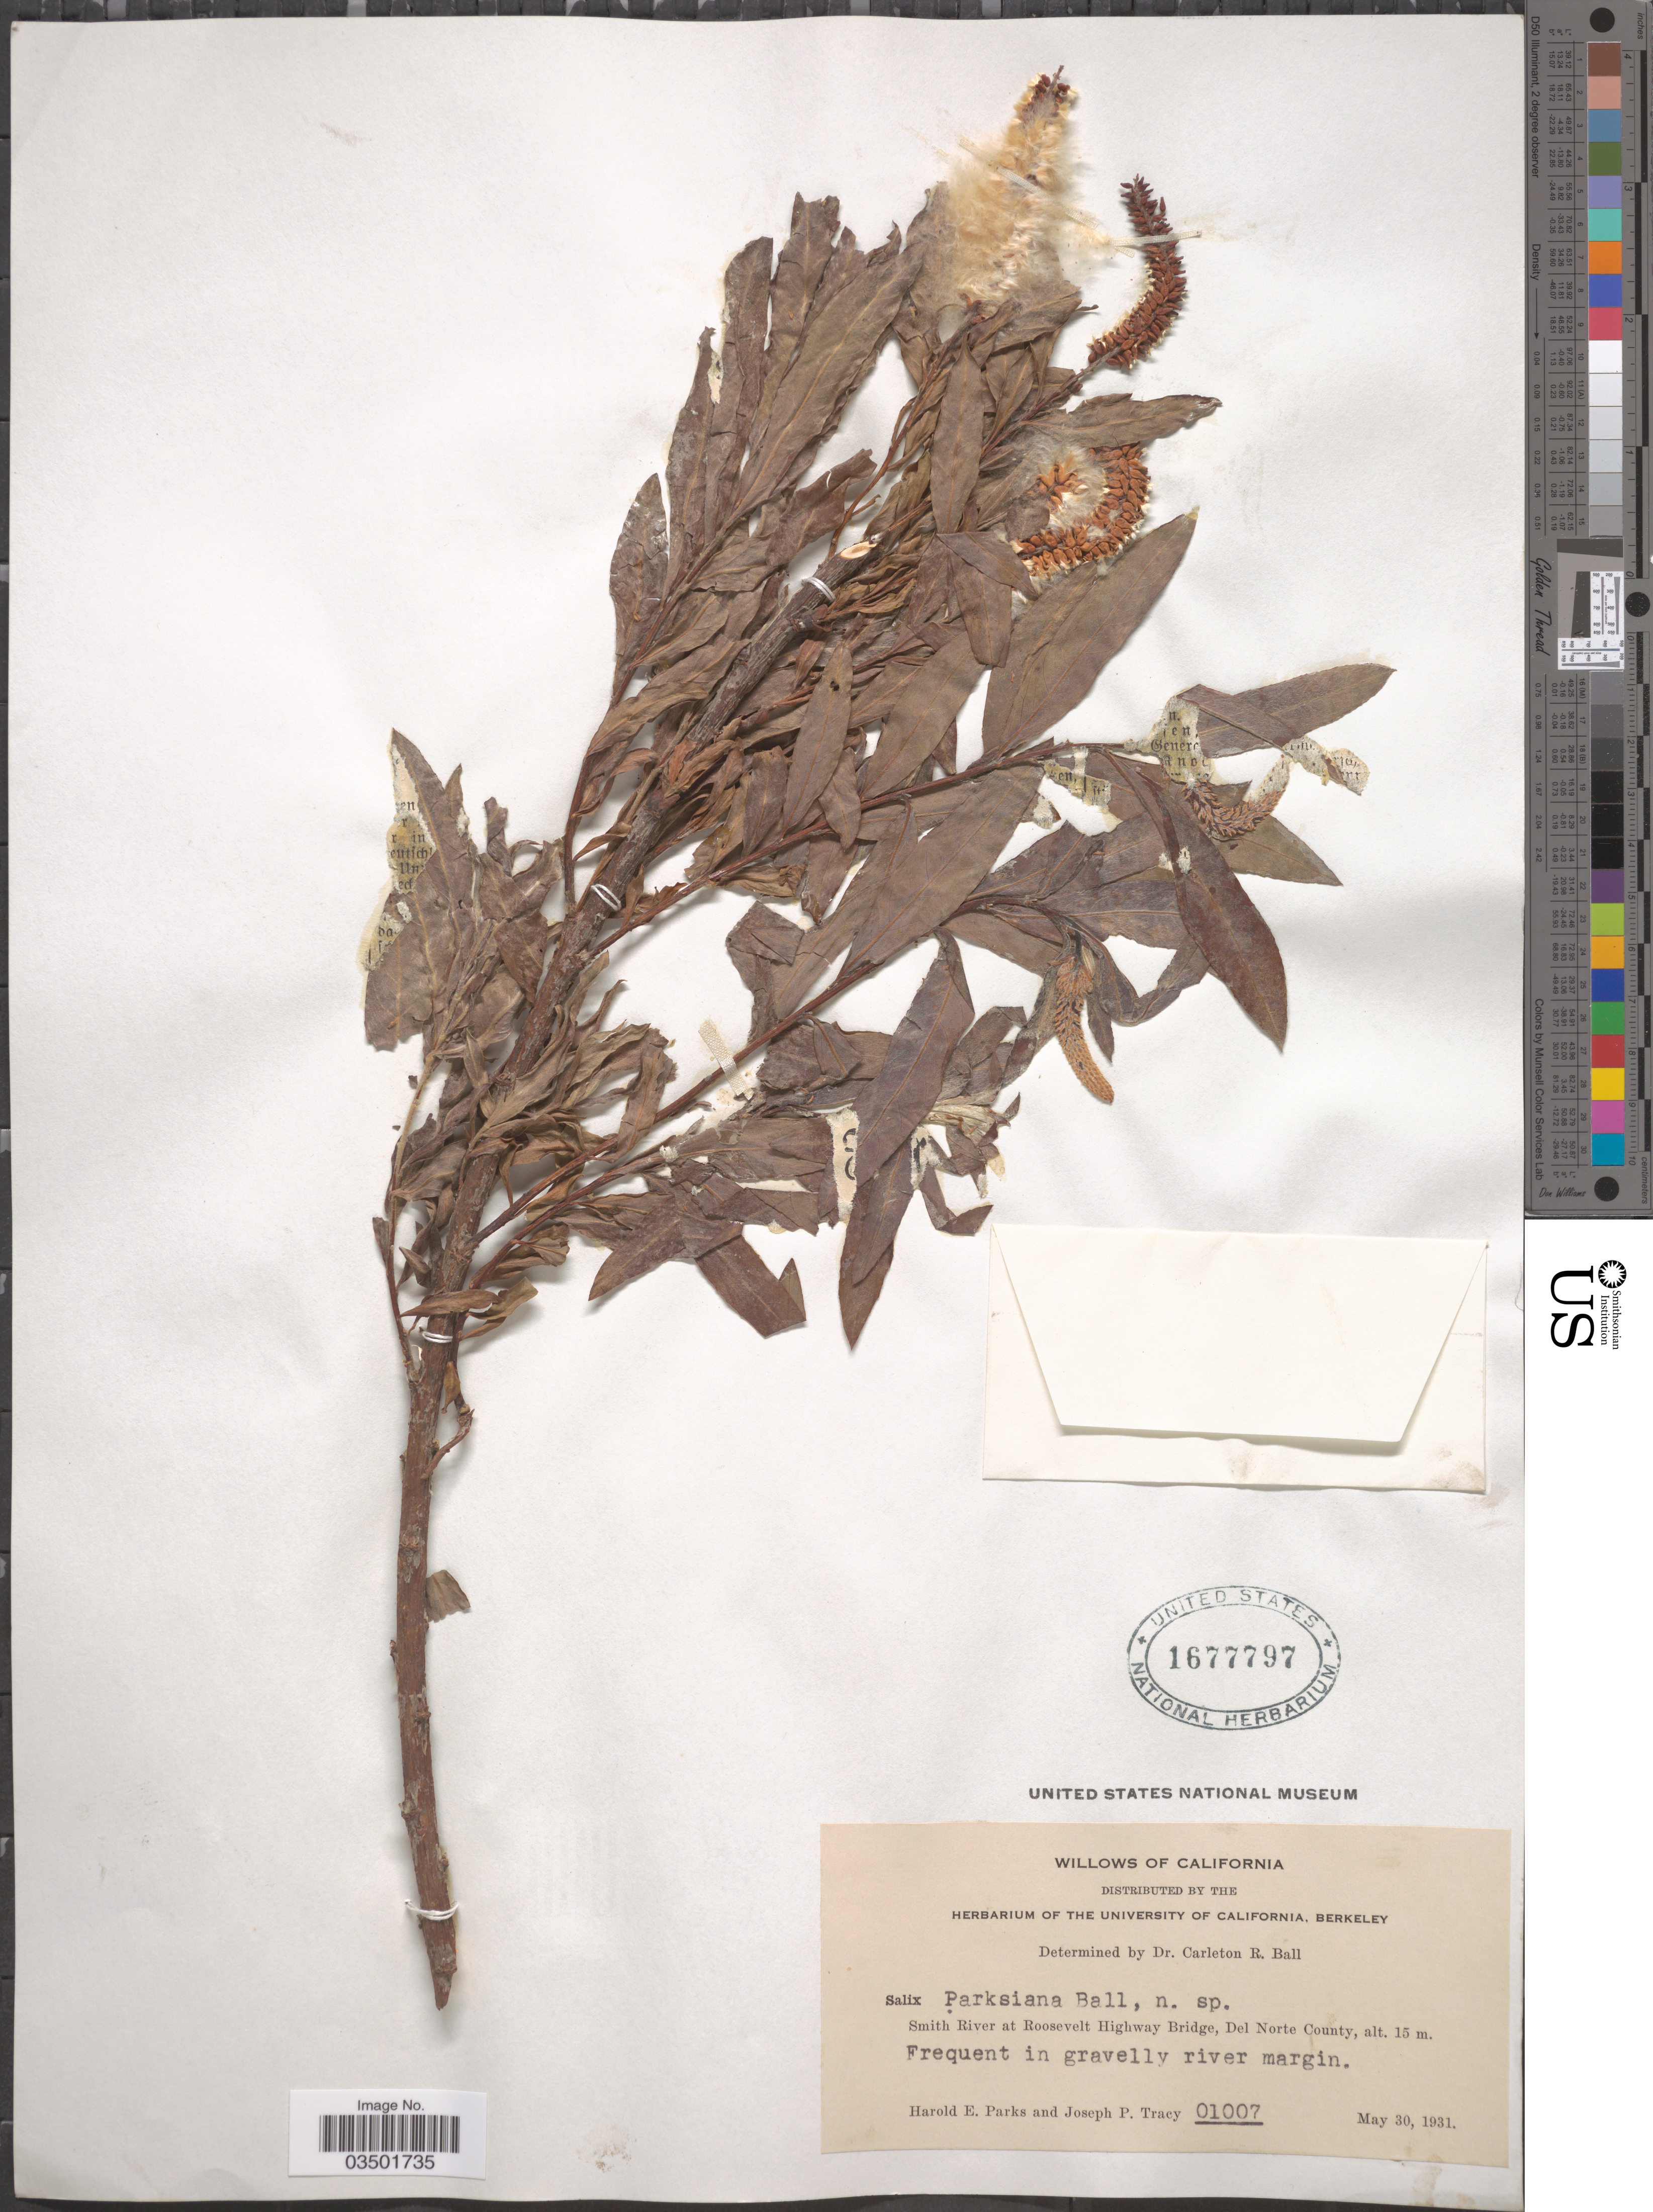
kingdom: Plantae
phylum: Tracheophyta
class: Magnoliopsida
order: Malpighiales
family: Salicaceae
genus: Salix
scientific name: Salix parksiana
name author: C.R. Ball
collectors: H. E. Parks & J. Tracy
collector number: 01007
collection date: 1931-05-30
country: United States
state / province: California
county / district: Del Norte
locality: Smith River at Roosevelt Highway Bridge, Del Norte County.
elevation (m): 15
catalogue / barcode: US 1677797